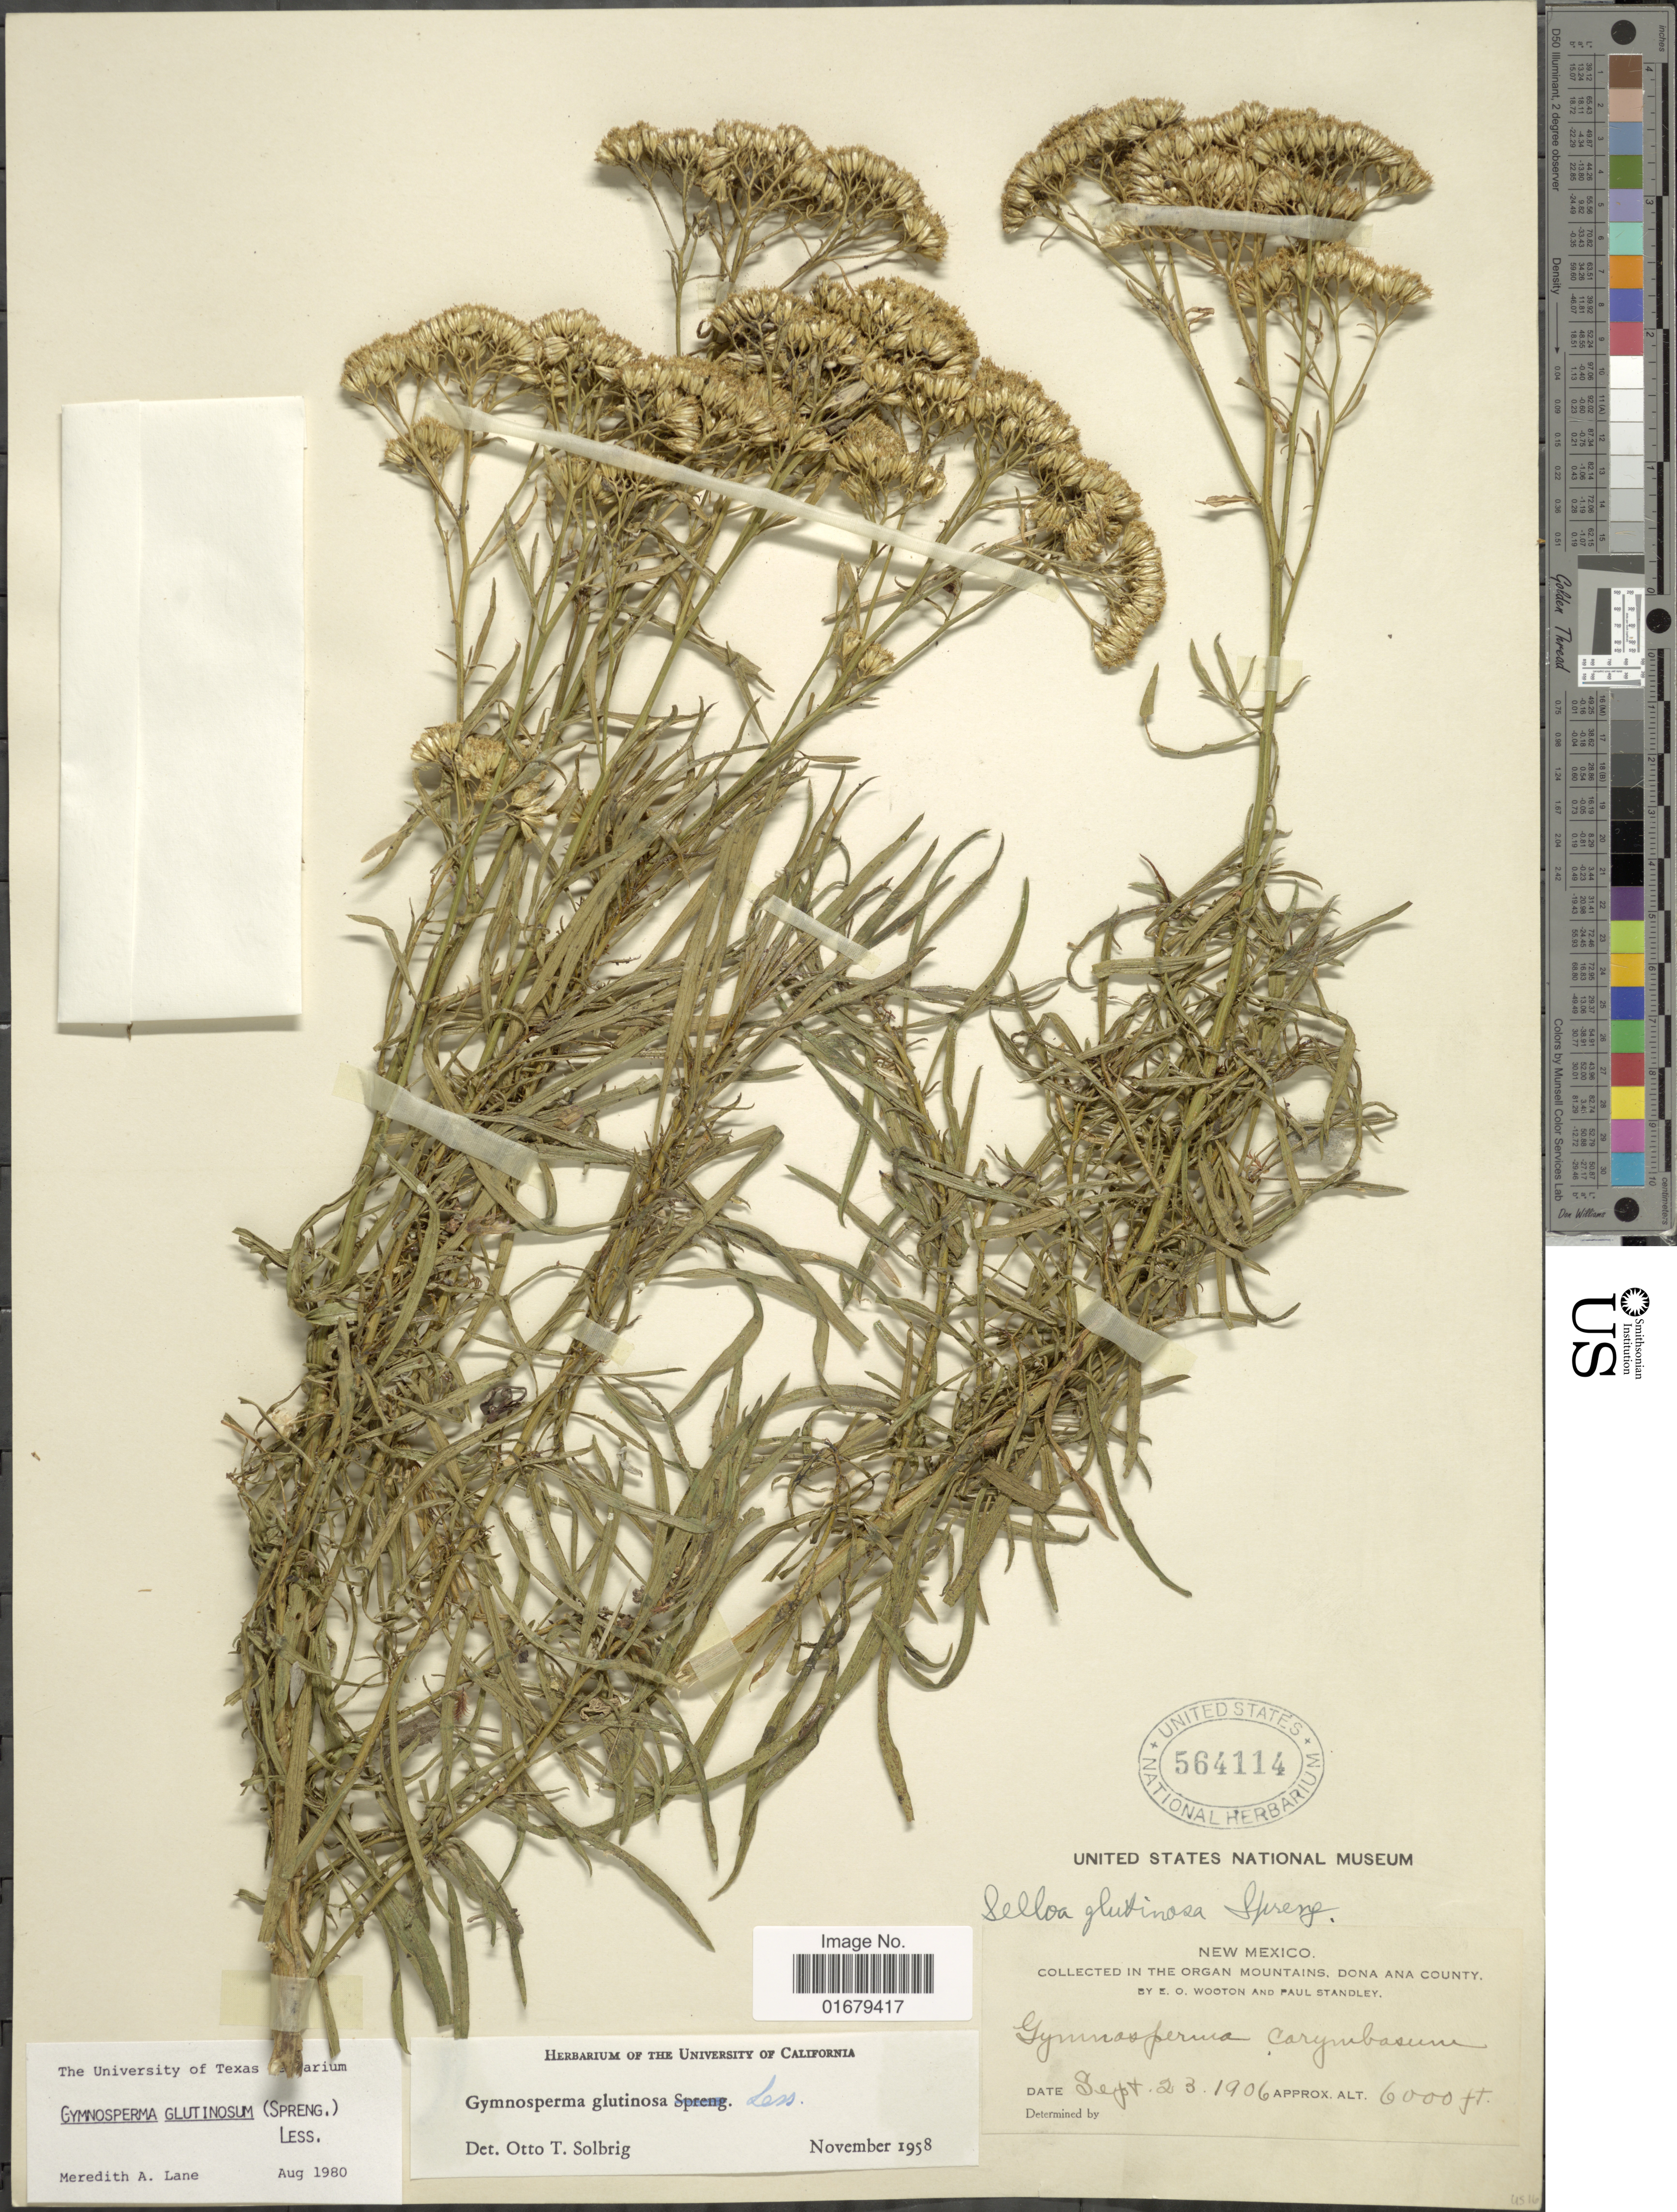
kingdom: Plantae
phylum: Tracheophyta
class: Magnoliopsida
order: Asterales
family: Asteraceae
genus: Gymnosperma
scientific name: Gymnosperma glutinosum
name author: (Spreng.) Less.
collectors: E. O. Wooton & P. Standley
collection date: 1906-09-23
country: United States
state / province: New Mexico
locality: In the Organ Mountains, Dona Ana County.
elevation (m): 1829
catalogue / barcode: US 564114